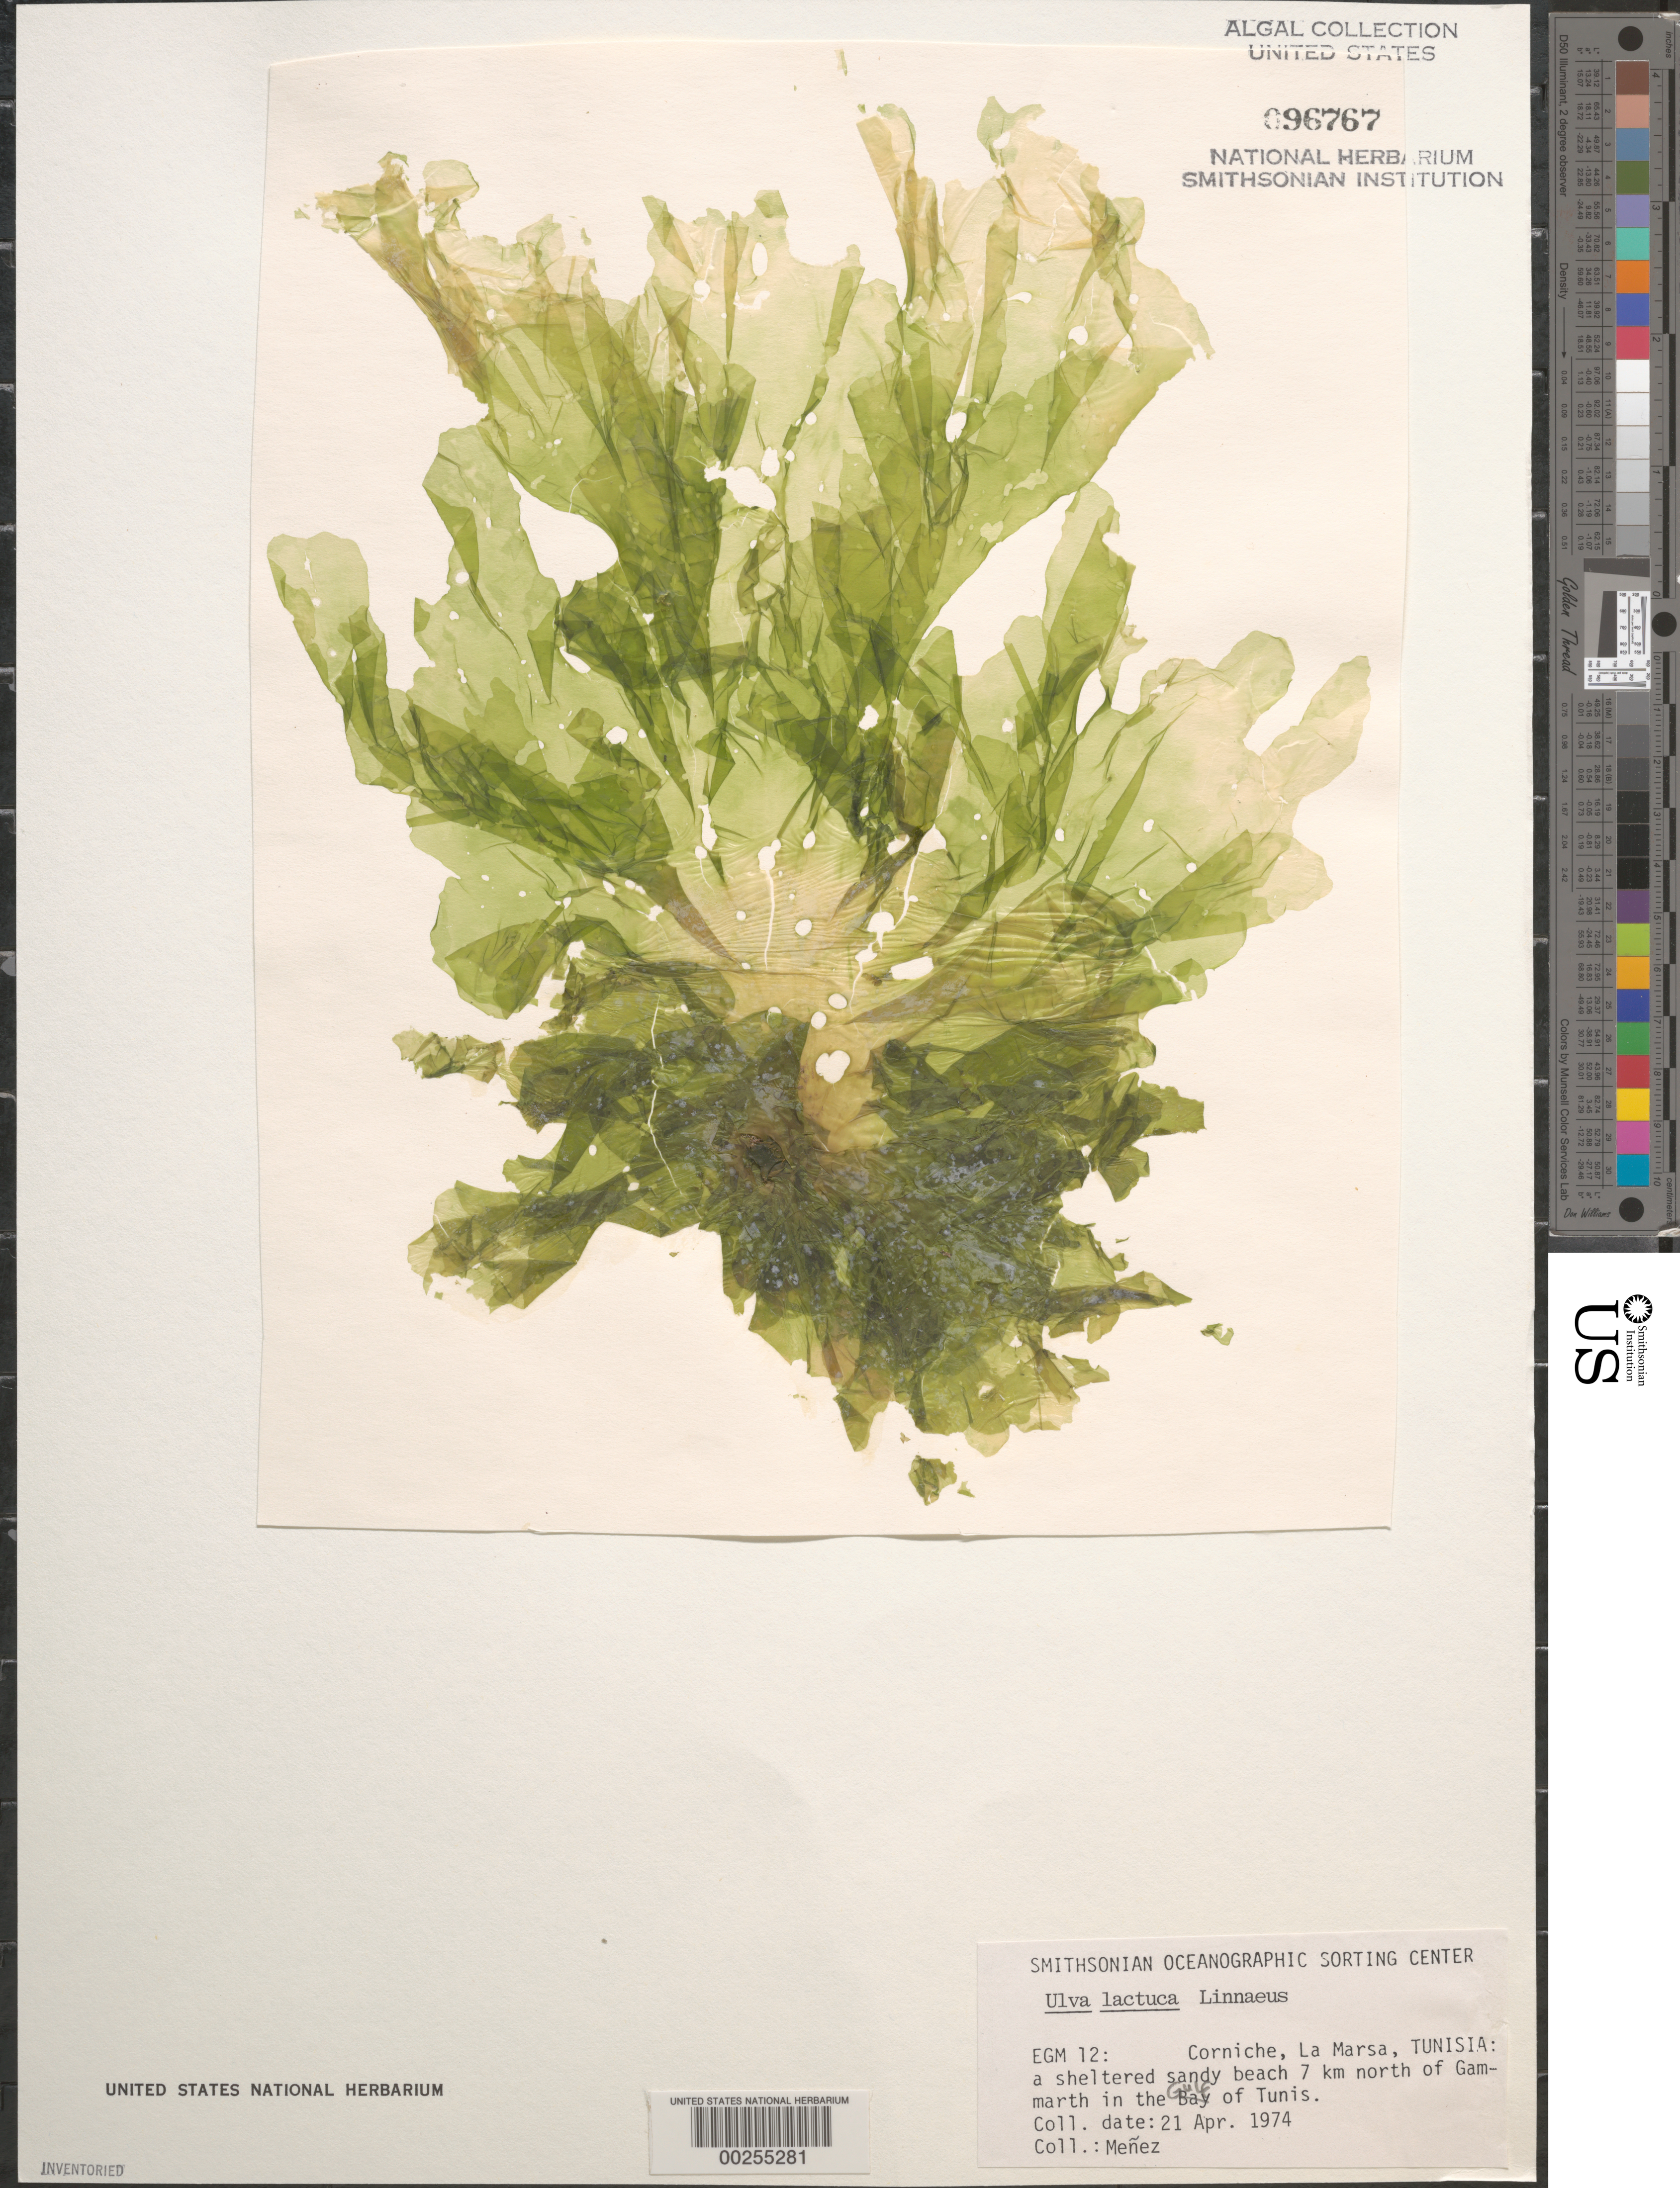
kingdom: Plantae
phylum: Chlorophyta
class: Ulvophyceae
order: Ulvales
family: Ulvaceae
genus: Ulva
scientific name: Ulva lactuca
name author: L.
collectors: Meñez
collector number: EGM 12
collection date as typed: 21 Apr 1974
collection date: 1974-04-21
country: Tunisia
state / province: Tunis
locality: Corniche, la marsa, seven km north of gammarth, gulf of tunis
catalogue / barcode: US 96767